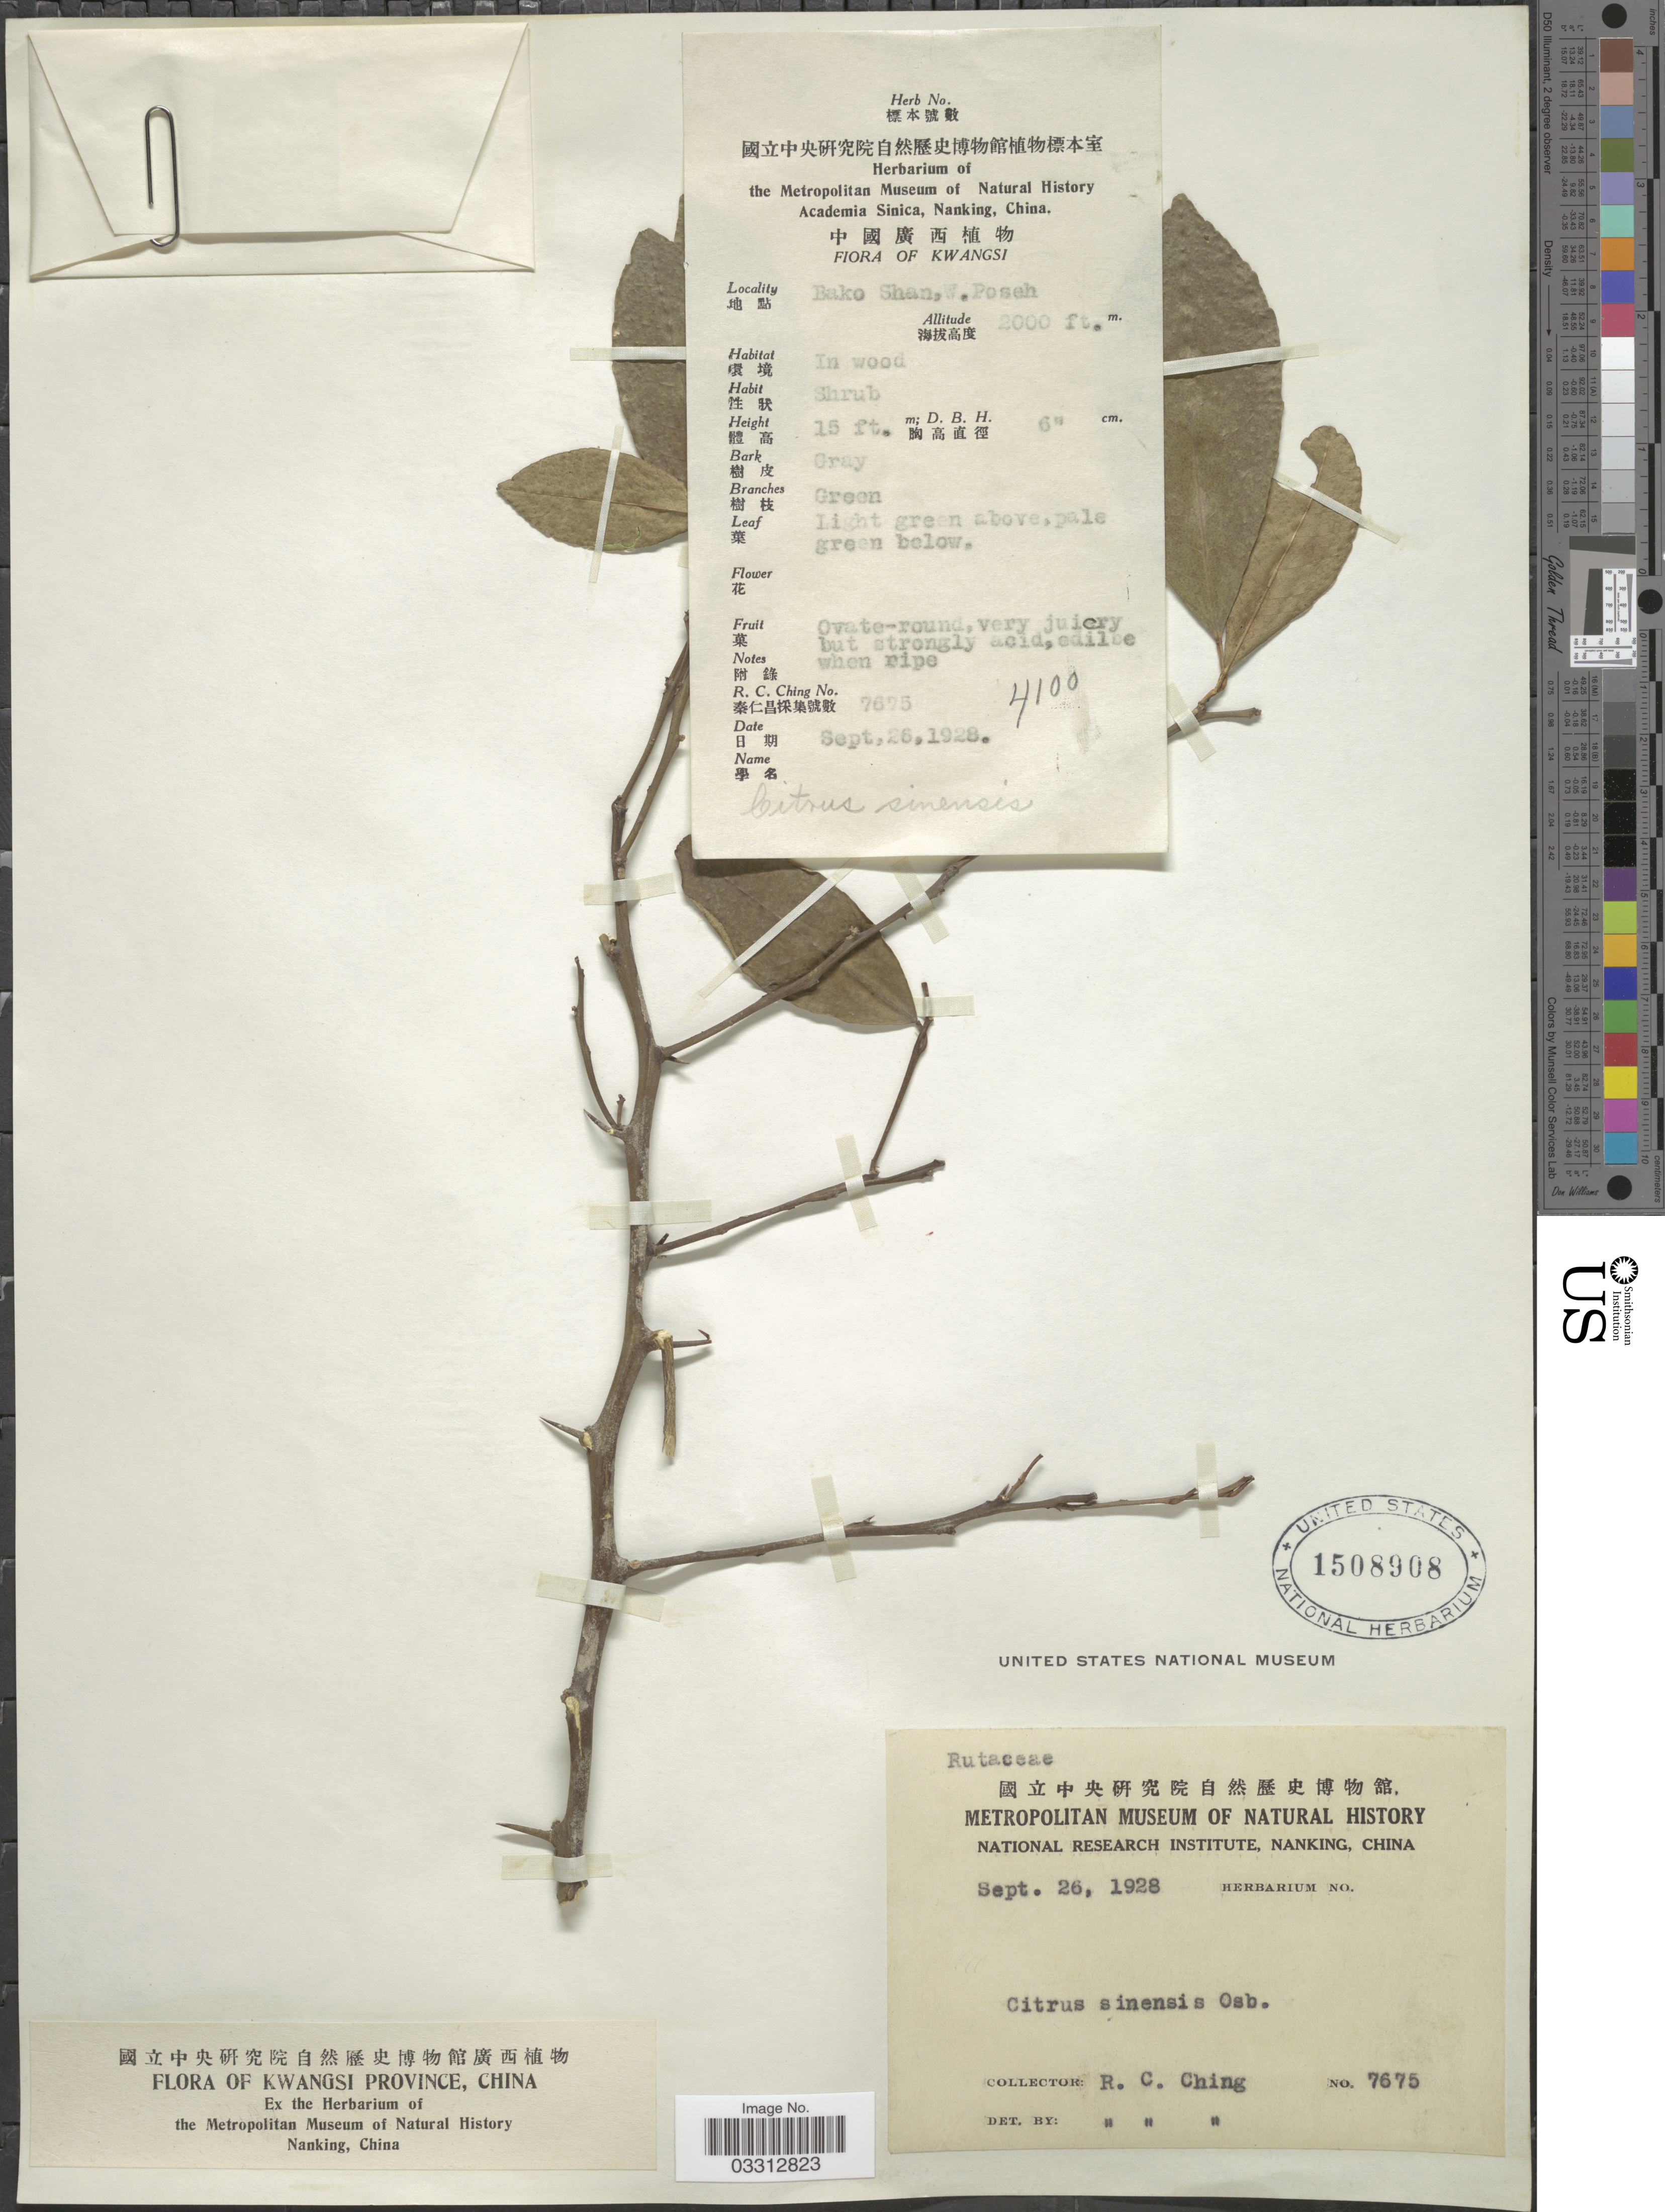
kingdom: Plantae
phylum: Tracheophyta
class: Magnoliopsida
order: Sapindales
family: Rutaceae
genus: Citrus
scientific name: Citrus x sinensis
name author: (L.) Osbeck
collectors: R. C. Ching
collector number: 7675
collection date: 1928-09-26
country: China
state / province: Guangxi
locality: Kwangsi Province, Bako Shan, W. Poseh.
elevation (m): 610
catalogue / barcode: US 1508908